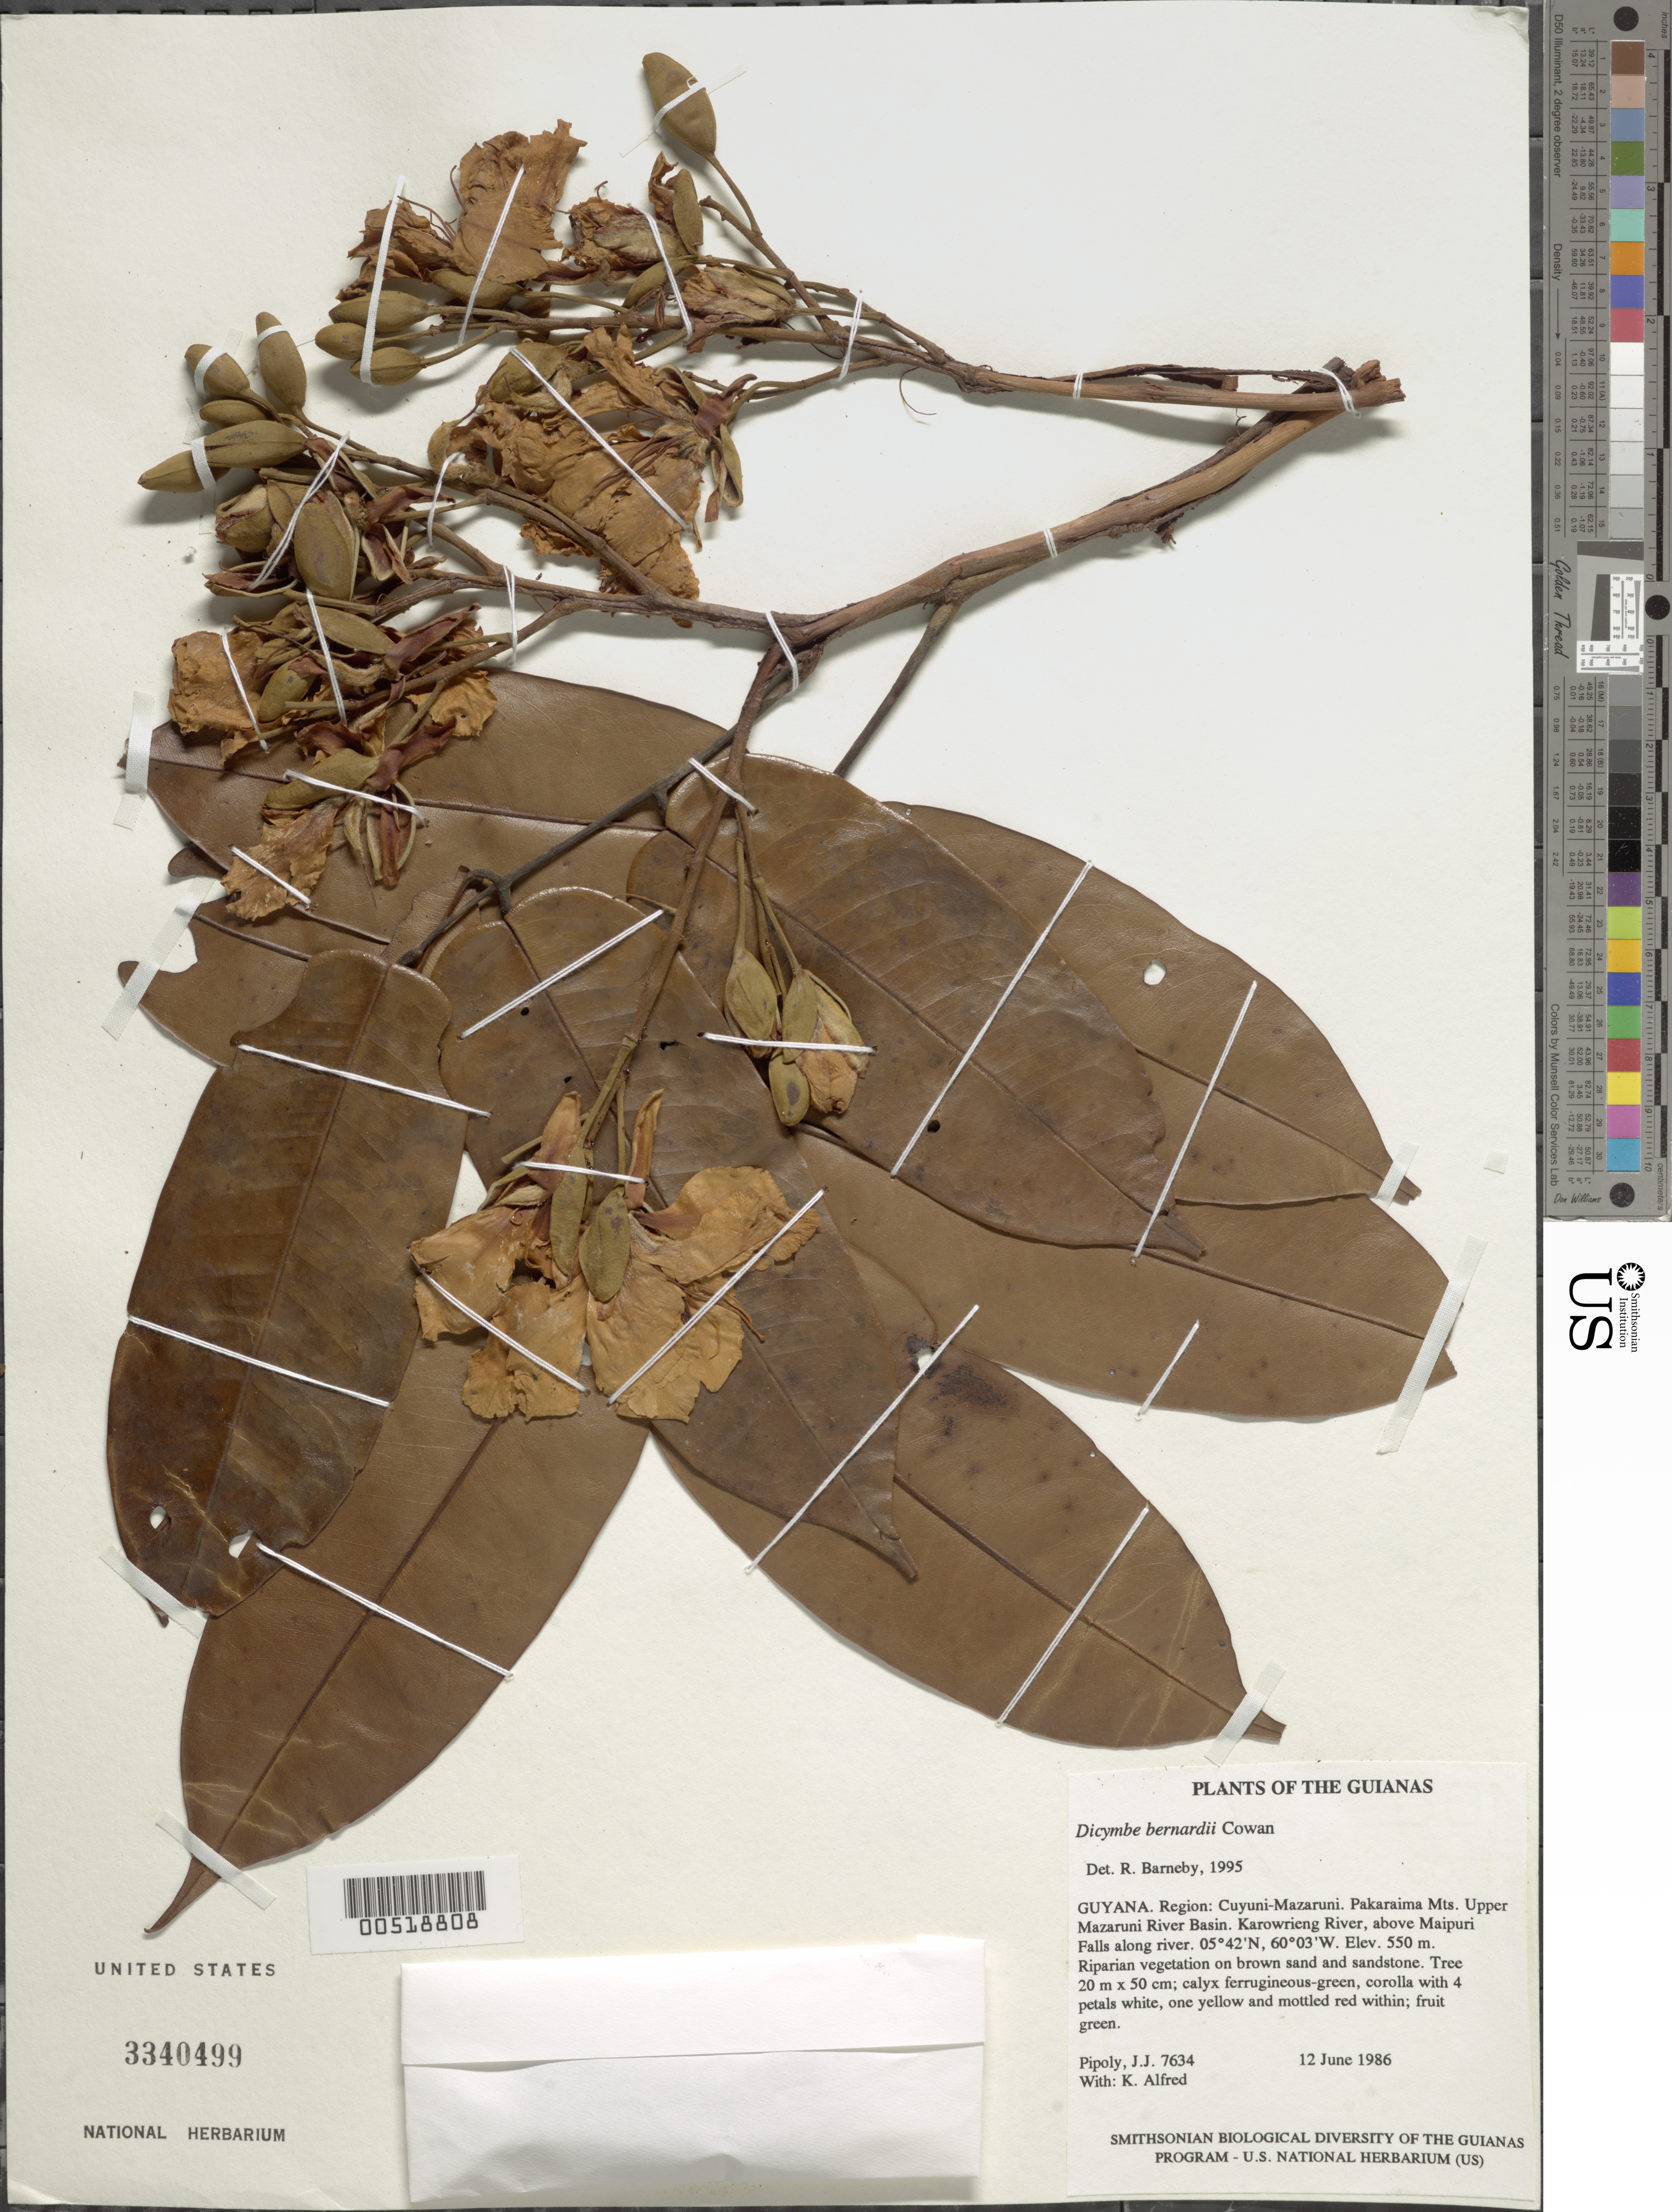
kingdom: Plantae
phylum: Tracheophyta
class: Magnoliopsida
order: Fabales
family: Fabaceae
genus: Dicymbe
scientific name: Dicymbe bernardii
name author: R.S. Cowan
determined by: Barneby, Rupert C., (NY)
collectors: J. J. Pipoly & K. Alfred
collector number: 7634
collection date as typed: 12 June 1986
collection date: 1986-06-12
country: Guyana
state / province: Cuyuni-Mazaruni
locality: Pakaraima Mts. Upper Mazaruni River Basin. Karowrieng River, above Maipuri Falls along river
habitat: Riparian vegetation on brown sand and sandstone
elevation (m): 550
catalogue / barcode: US 3340499